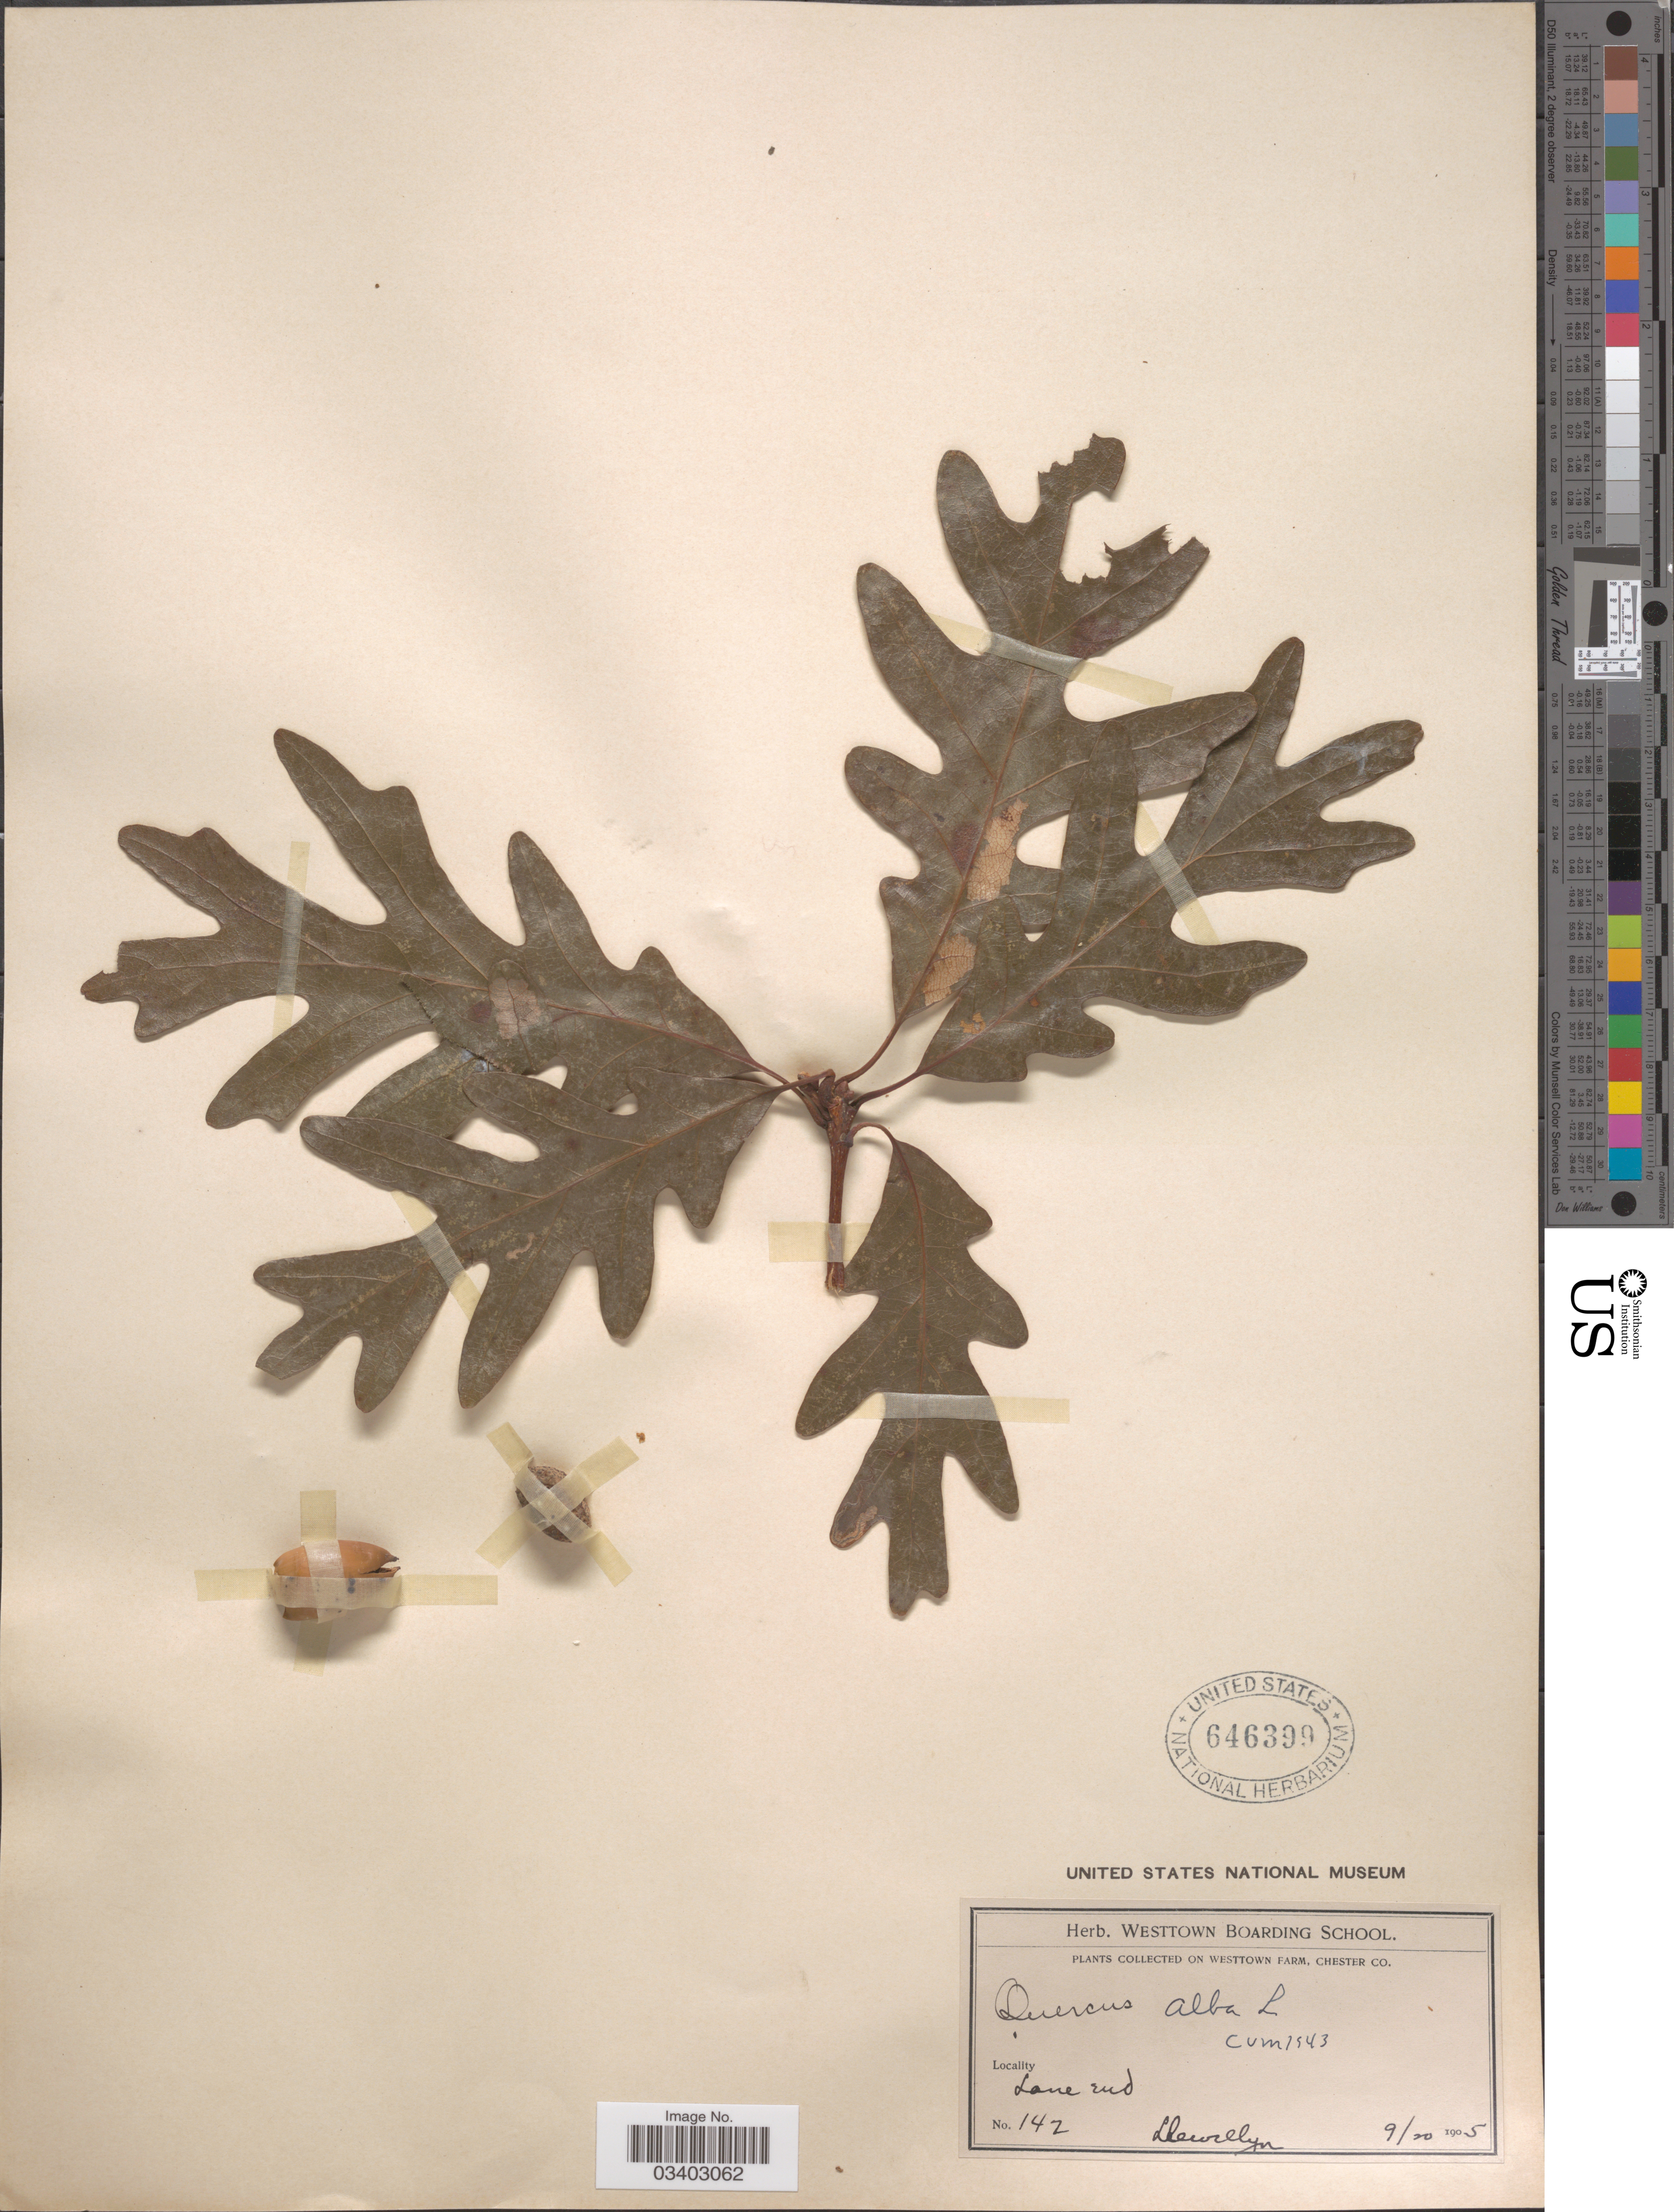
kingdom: Plantae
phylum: Tracheophyta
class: Magnoliopsida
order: Fagales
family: Fagaceae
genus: Quercus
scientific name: Quercus alba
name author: L.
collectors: Llewellyn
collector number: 142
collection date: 1905-09-20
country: United States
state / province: Pennsylvania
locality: Westtown Farm, Chester Co. Lane end.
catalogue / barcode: US 646399